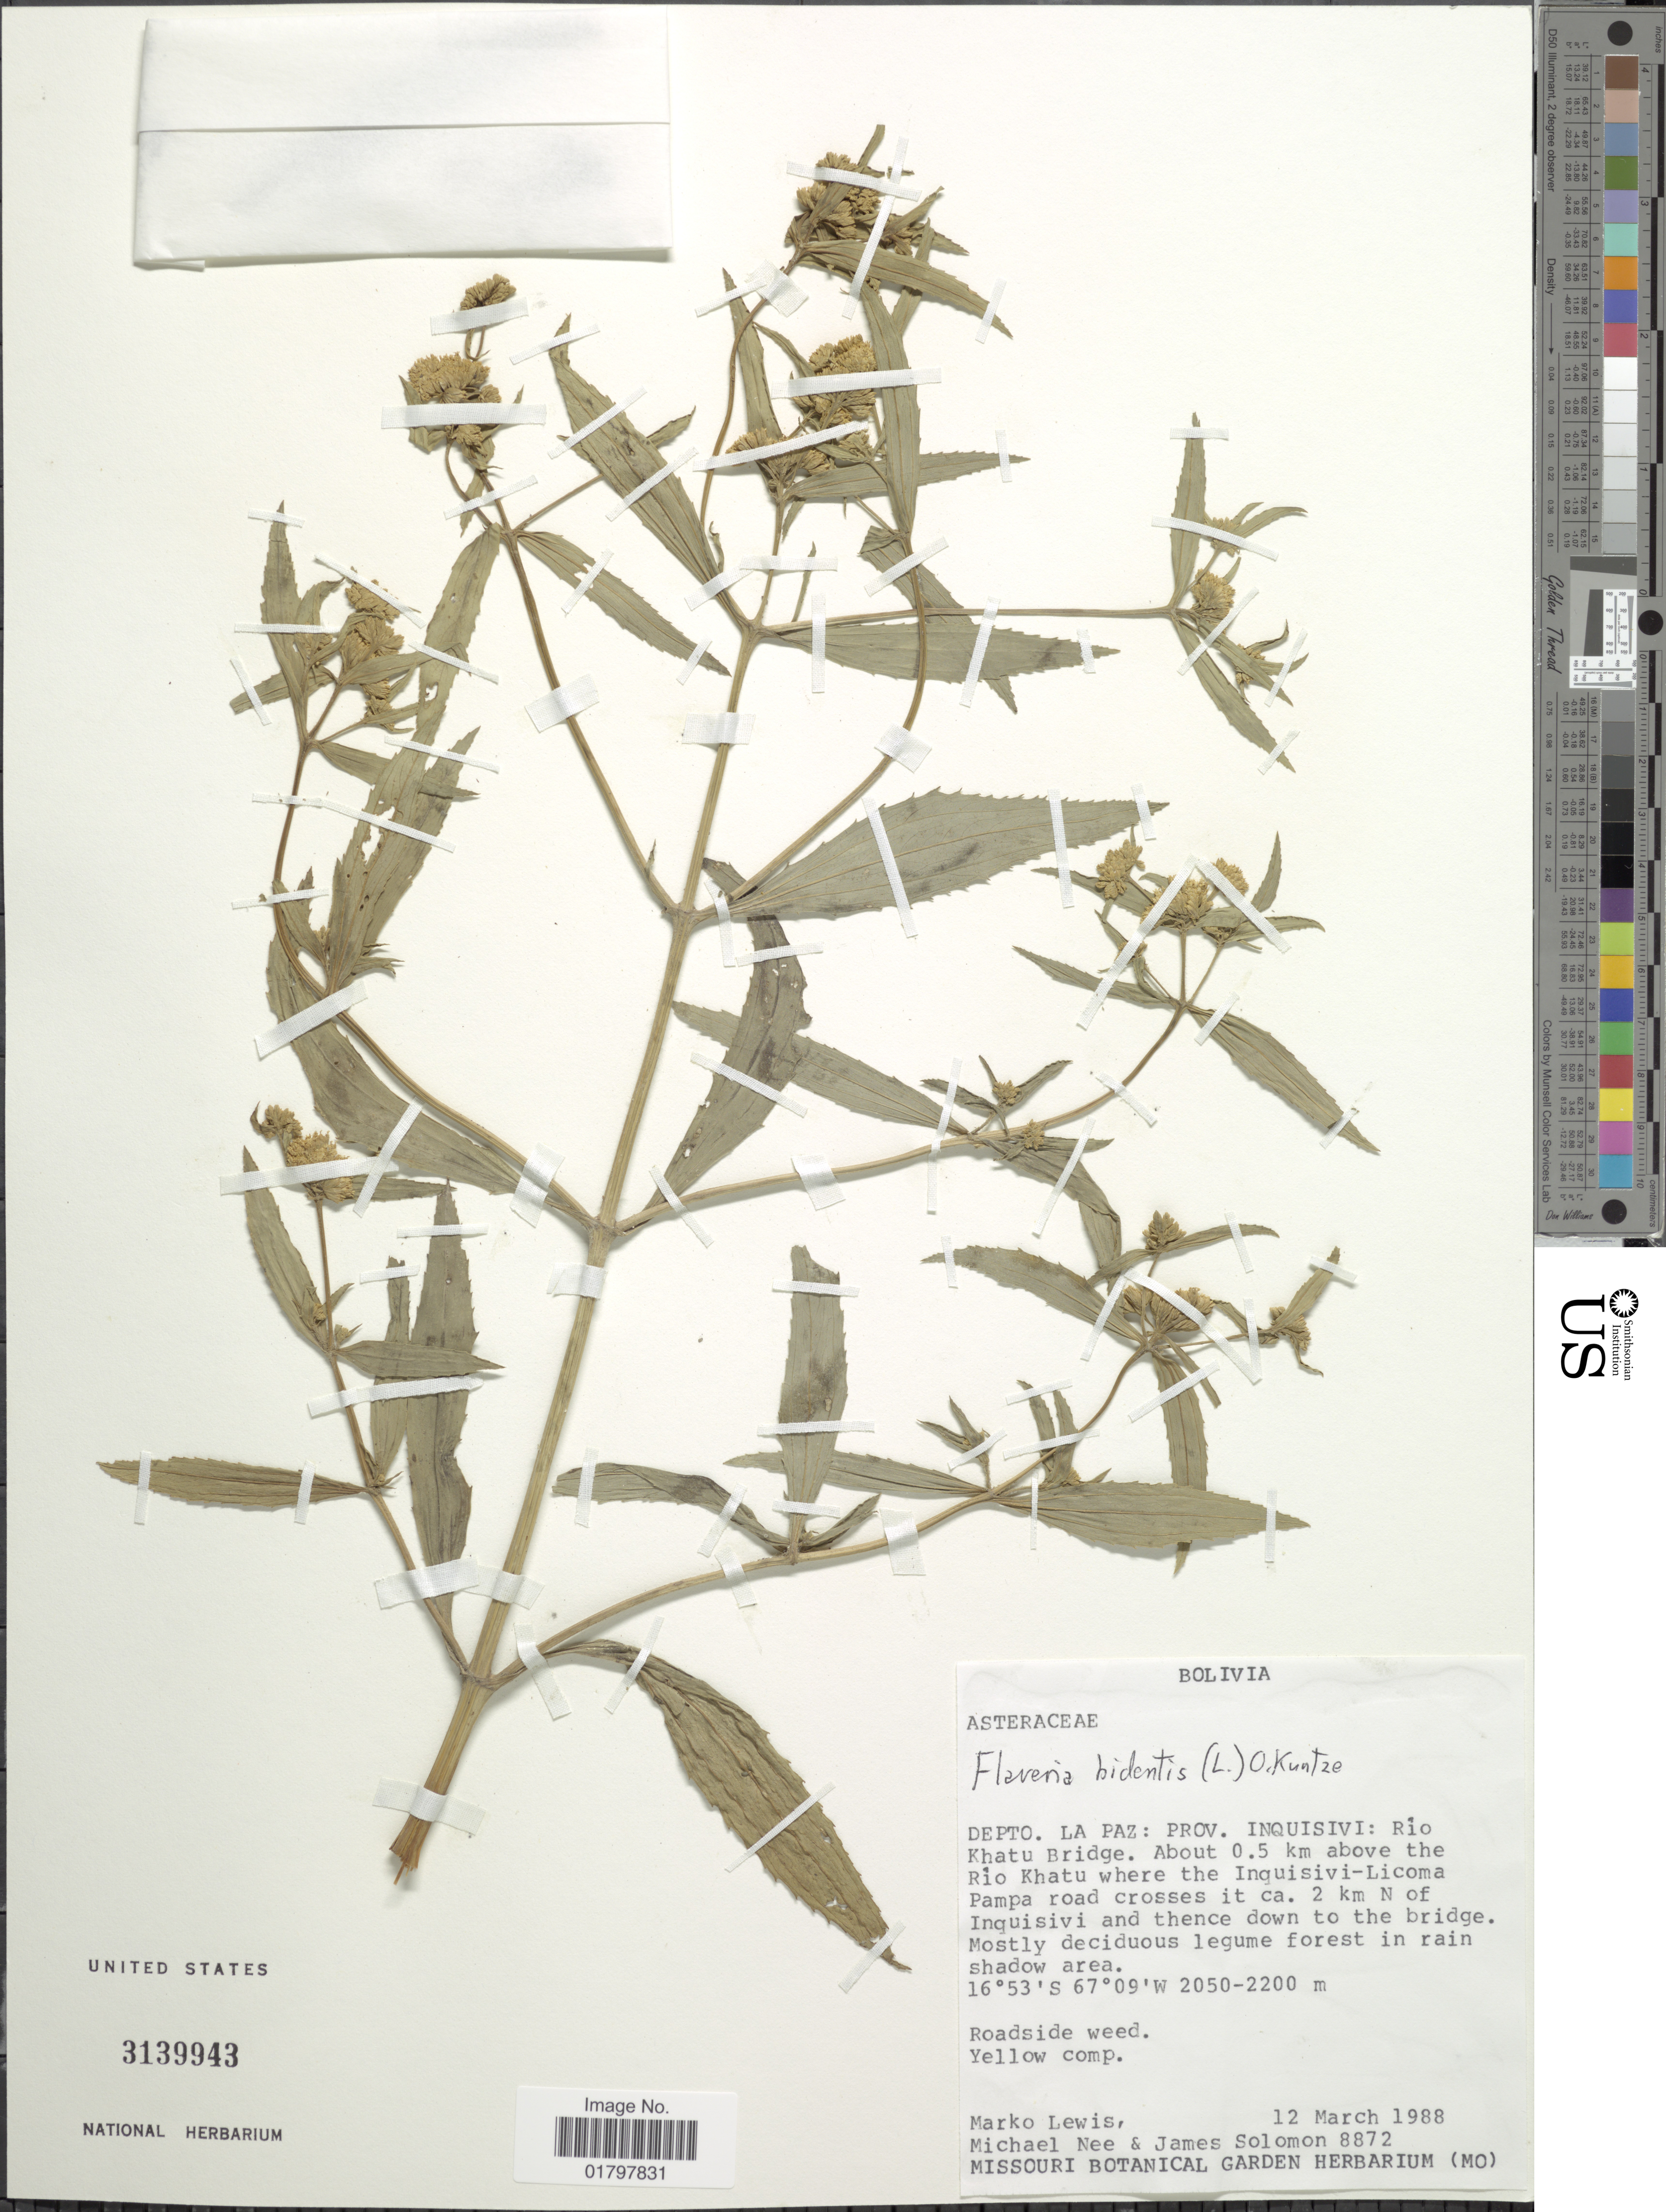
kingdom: Plantae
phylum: Tracheophyta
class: Magnoliopsida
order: Asterales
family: Asteraceae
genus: Flaveria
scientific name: Flaveria bidentis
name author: (L.) Kuntze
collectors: M. A. Lewis, M. Nee & J. C. Solomon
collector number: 8872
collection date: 1988-03-12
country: Bolivia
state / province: La Paz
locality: Depto. La Paz: Prov. Inquisivi: Río Khatu Bridge. About 0.5 km above the Río Khatu where the Inquisivi-Licoma Pampa road crosses it ca. 2 km N of Inquisivi and thence down to the bridge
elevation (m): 2050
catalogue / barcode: US 3139943